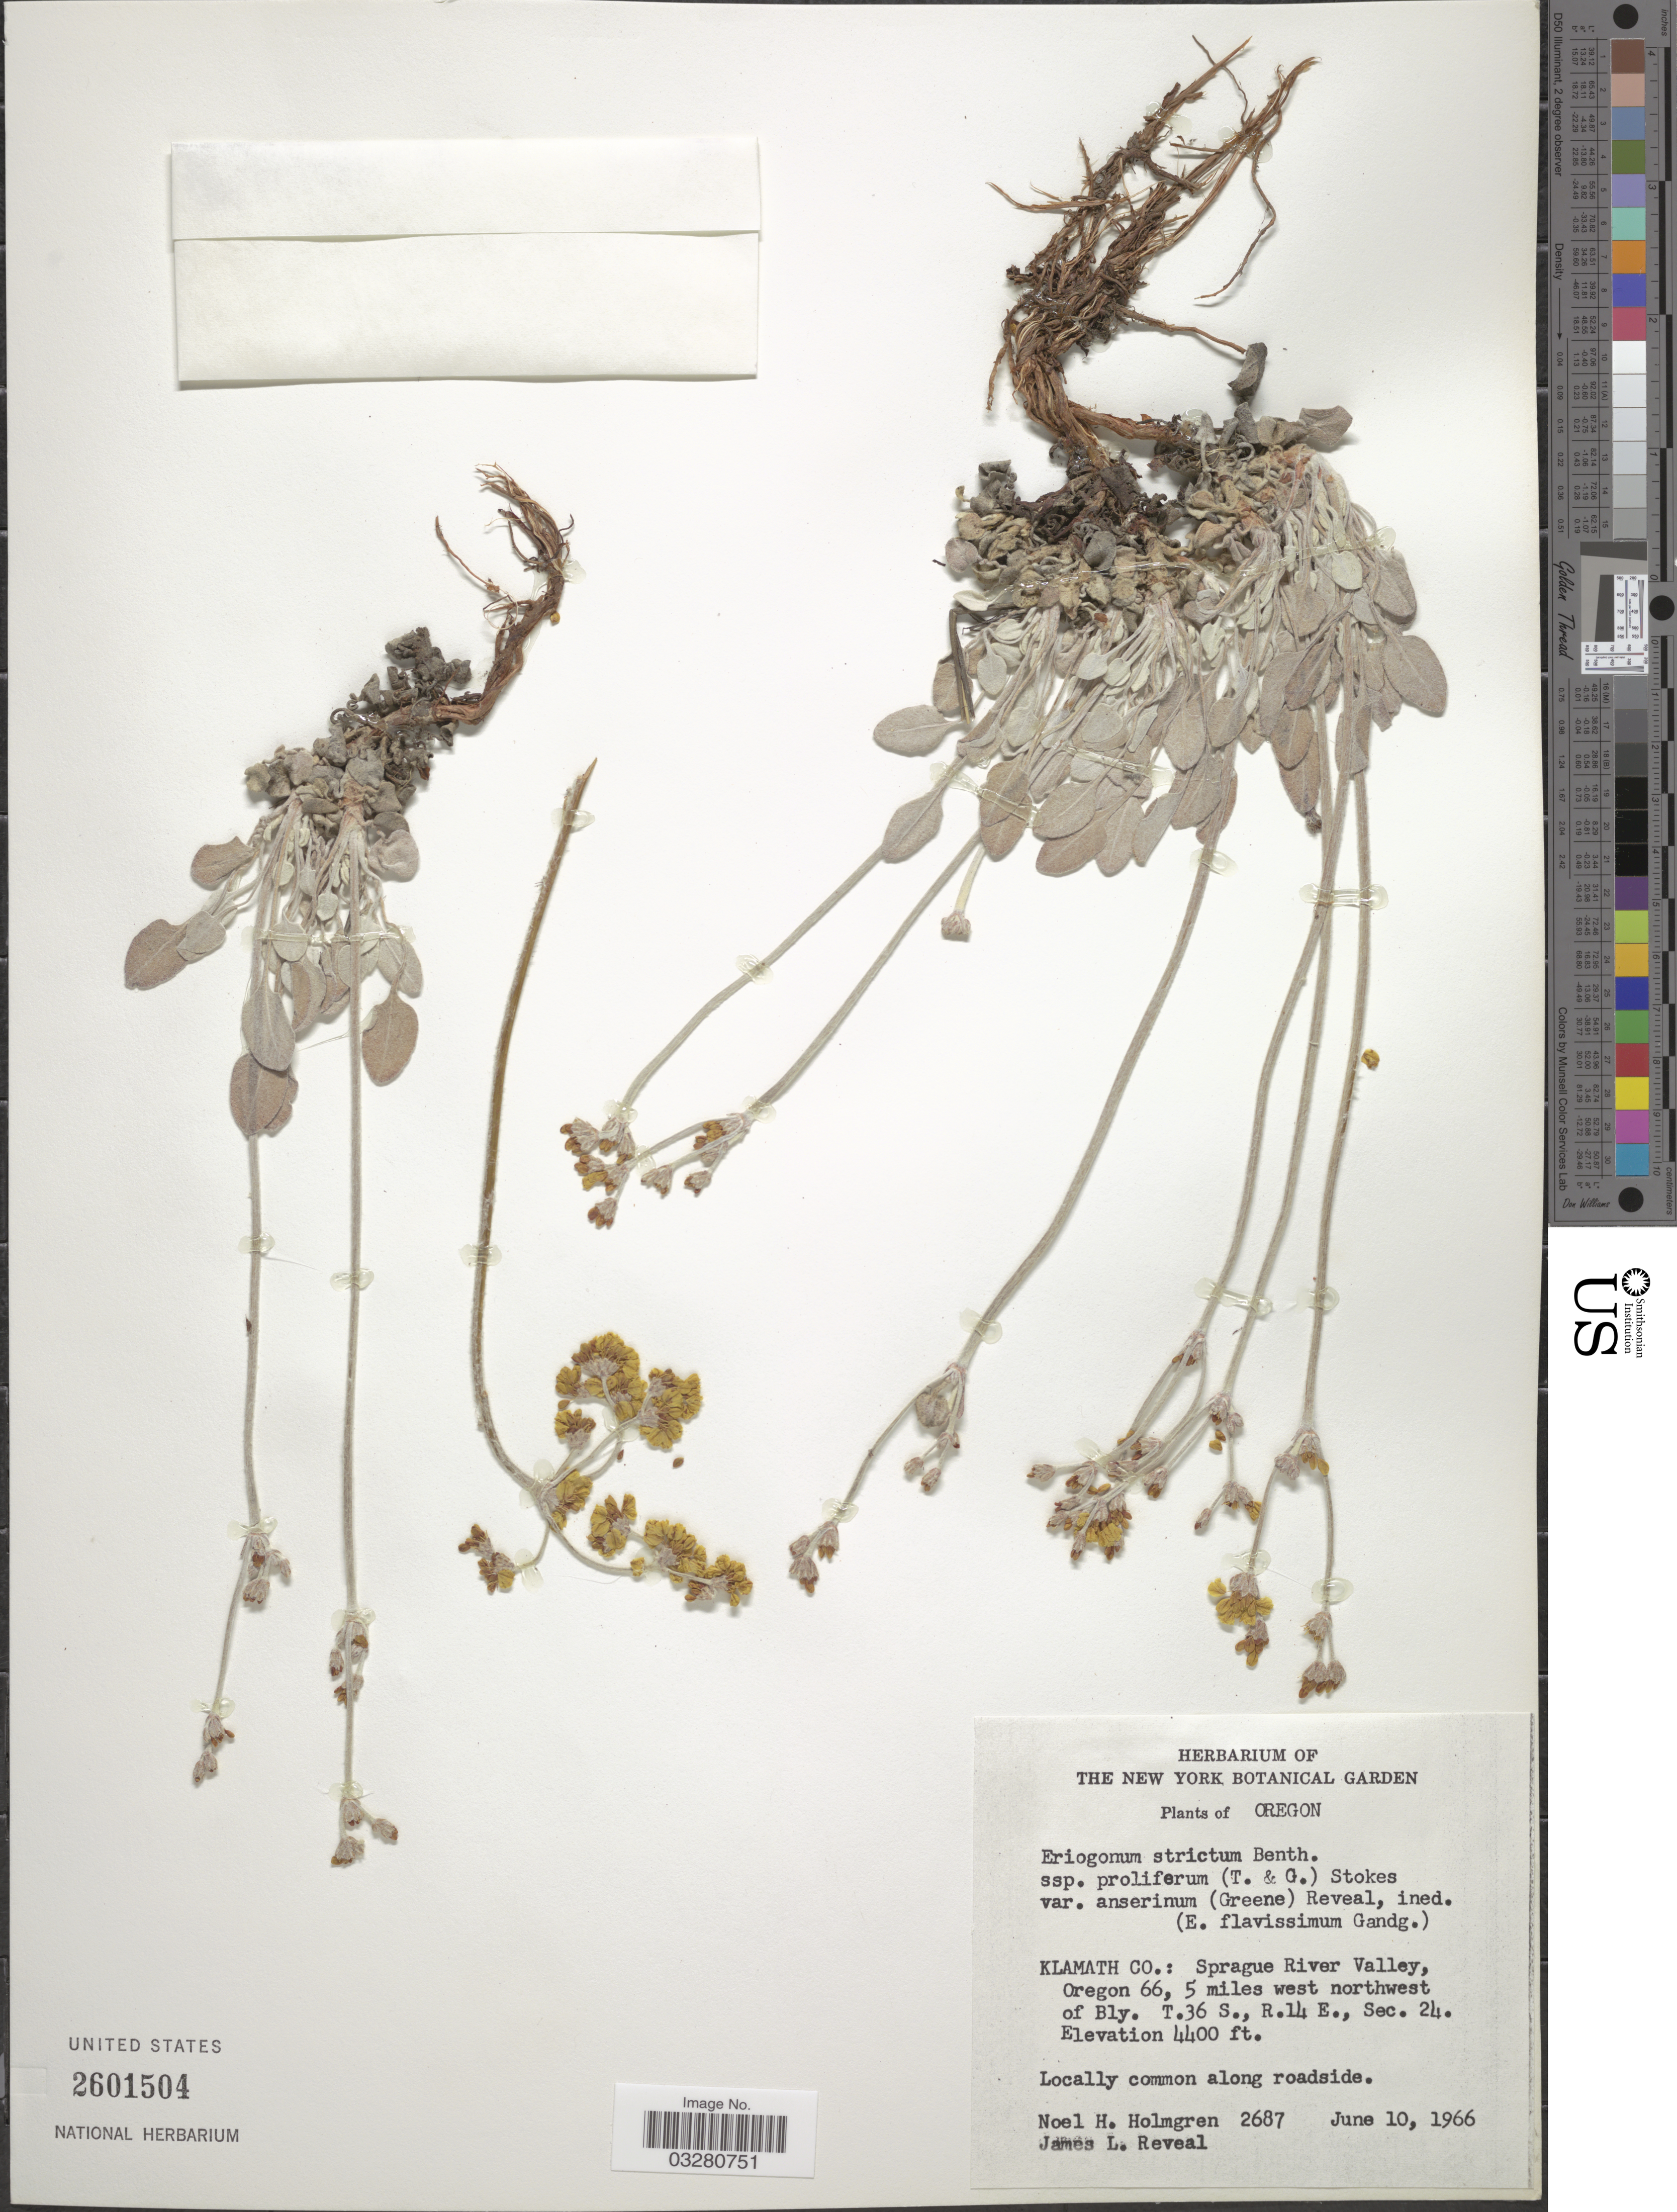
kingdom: Plantae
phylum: Tracheophyta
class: Magnoliopsida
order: Caryophyllales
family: Polygonaceae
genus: Eriogonum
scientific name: Eriogonum strictum subsp. anserinum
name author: (Greene) Munz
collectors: N. H. Holmgren & J. L. Reveal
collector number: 2687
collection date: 1966-06-10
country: United States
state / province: Oregon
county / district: Klamath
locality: Klamath Co.: Sprague River Valley, Oregon 66, 5 miles west northwest of Bly. T.36 S., R.14 E., Sec. 24.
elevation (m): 1341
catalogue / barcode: US 2601504